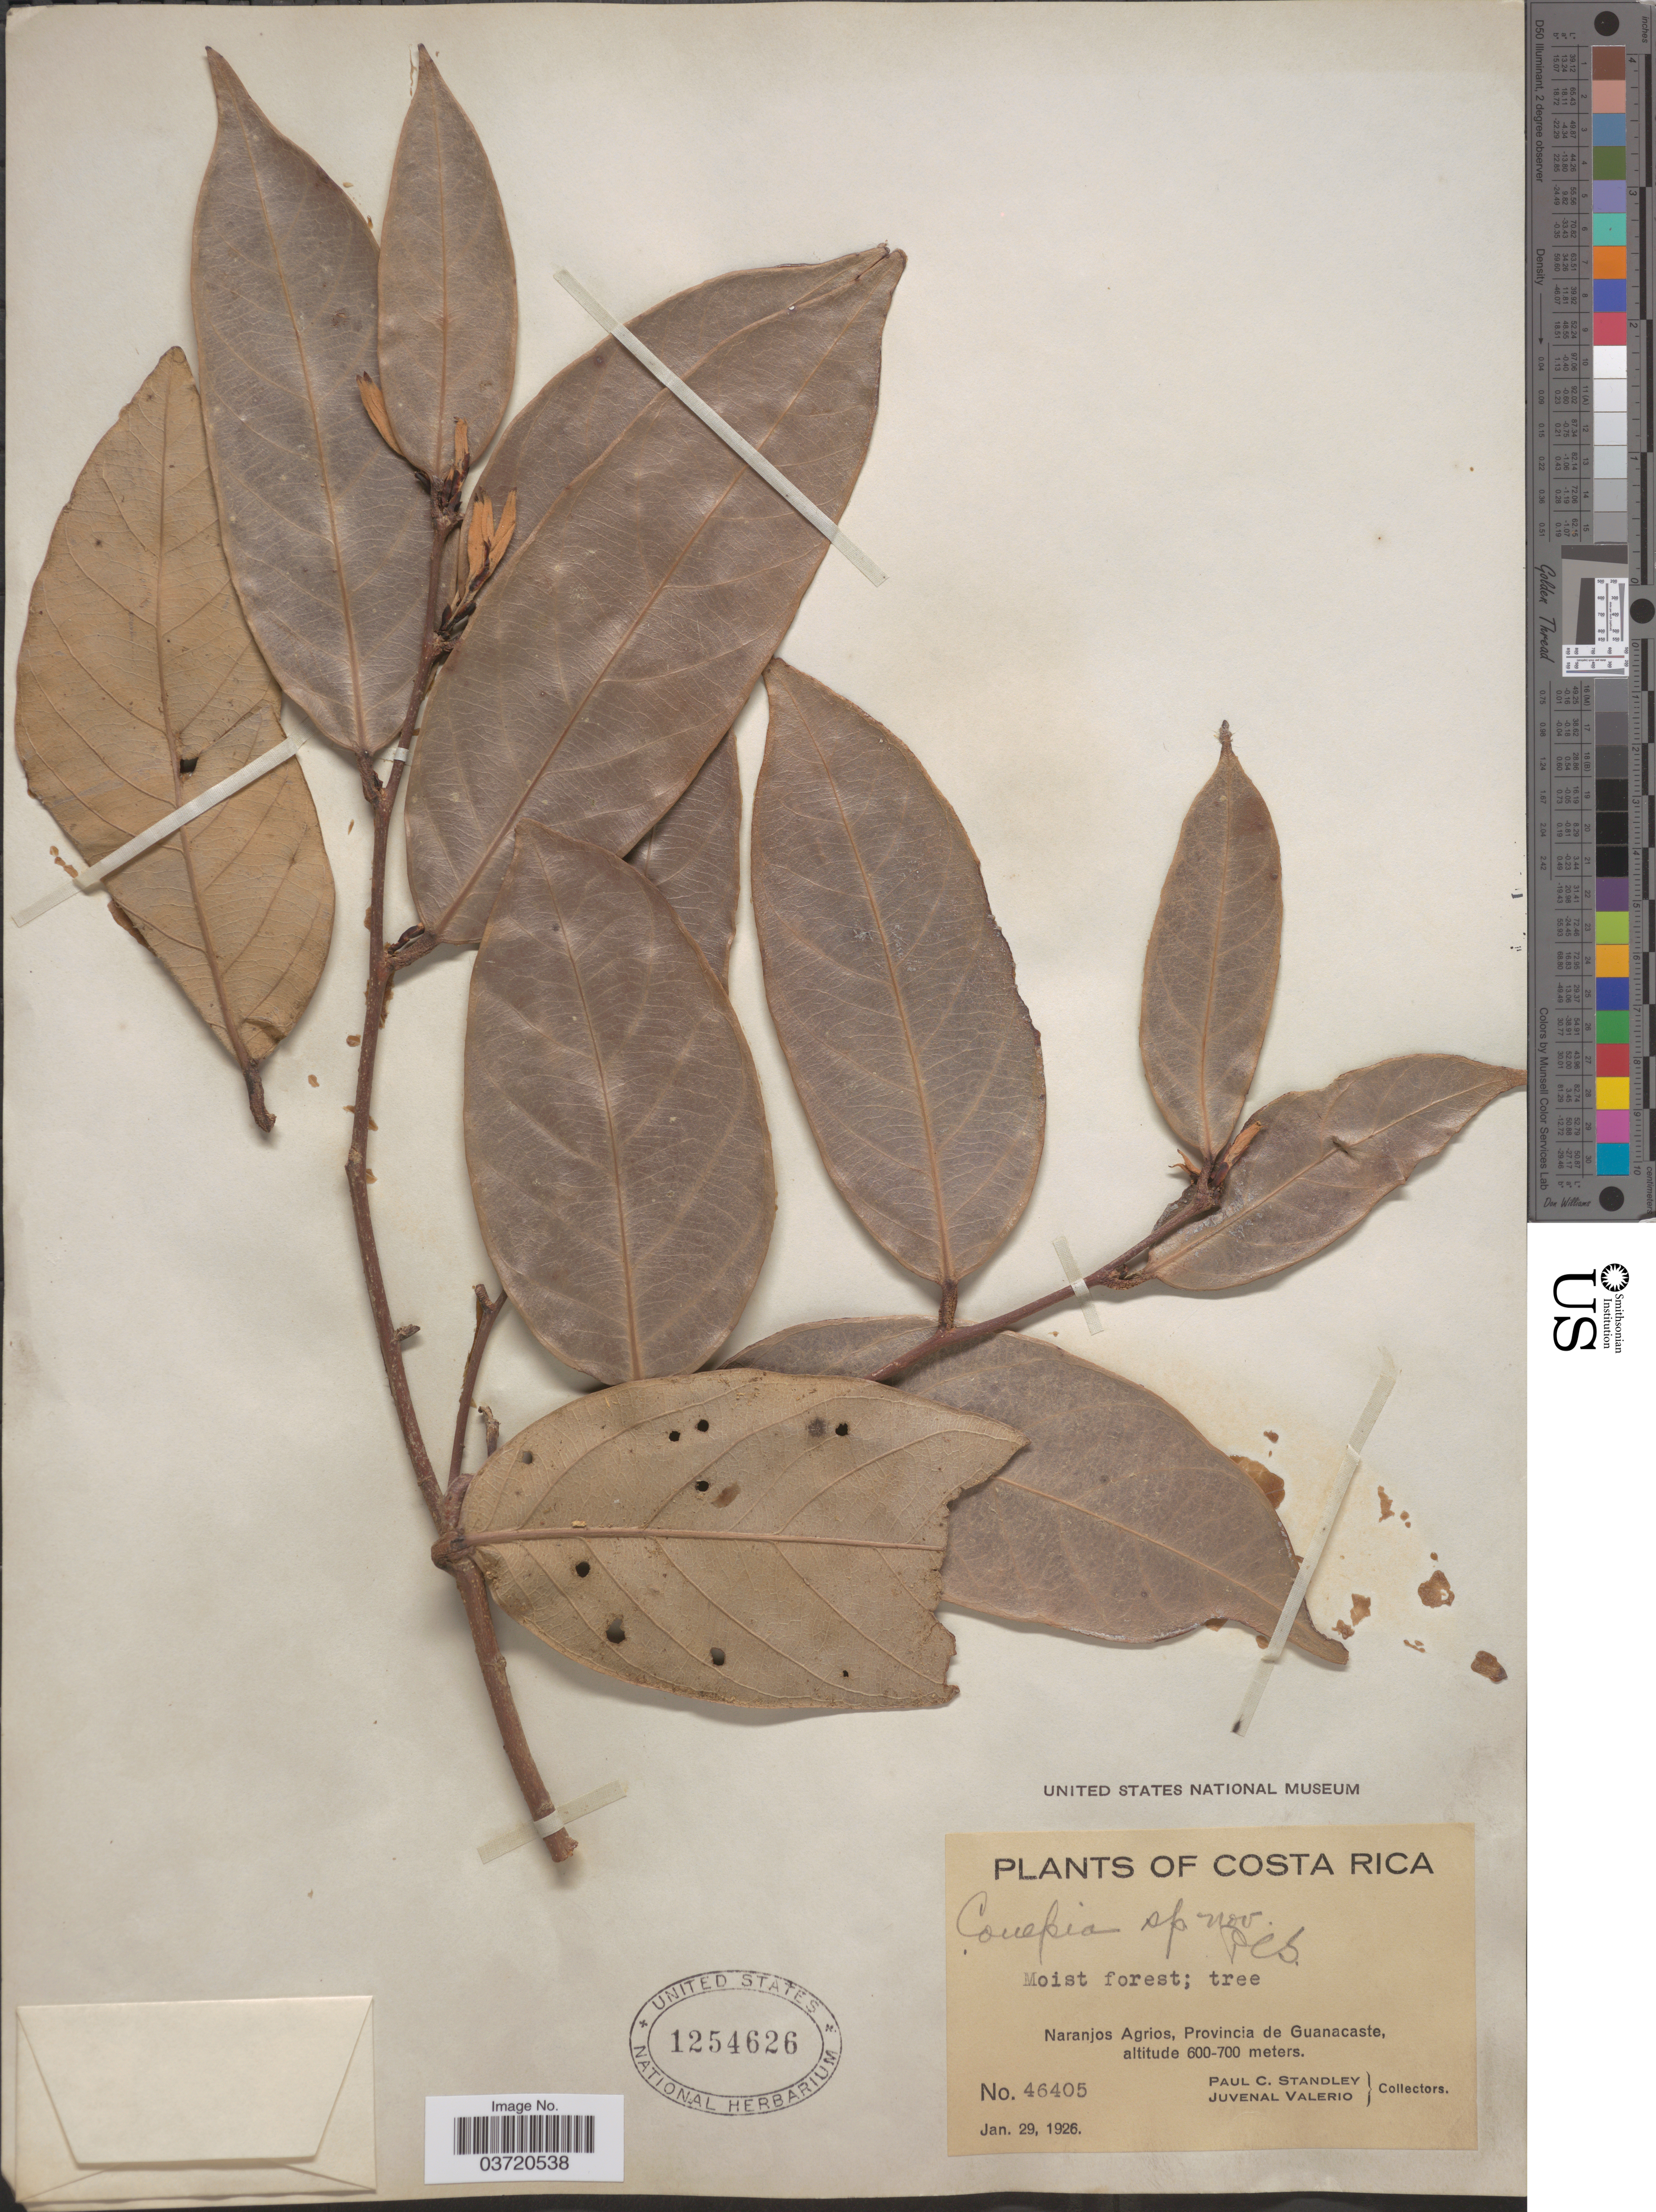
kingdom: Plantae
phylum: Tracheophyta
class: Magnoliopsida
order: Malpighiales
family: Chrysobalanaceae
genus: Licania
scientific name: Licania sp.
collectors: P. C. Standley & J. Valerio R.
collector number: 46405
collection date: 1926-01-29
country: Costa Rica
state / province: Guanacaste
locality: Naranjos Agrios.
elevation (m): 600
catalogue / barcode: US 1254626